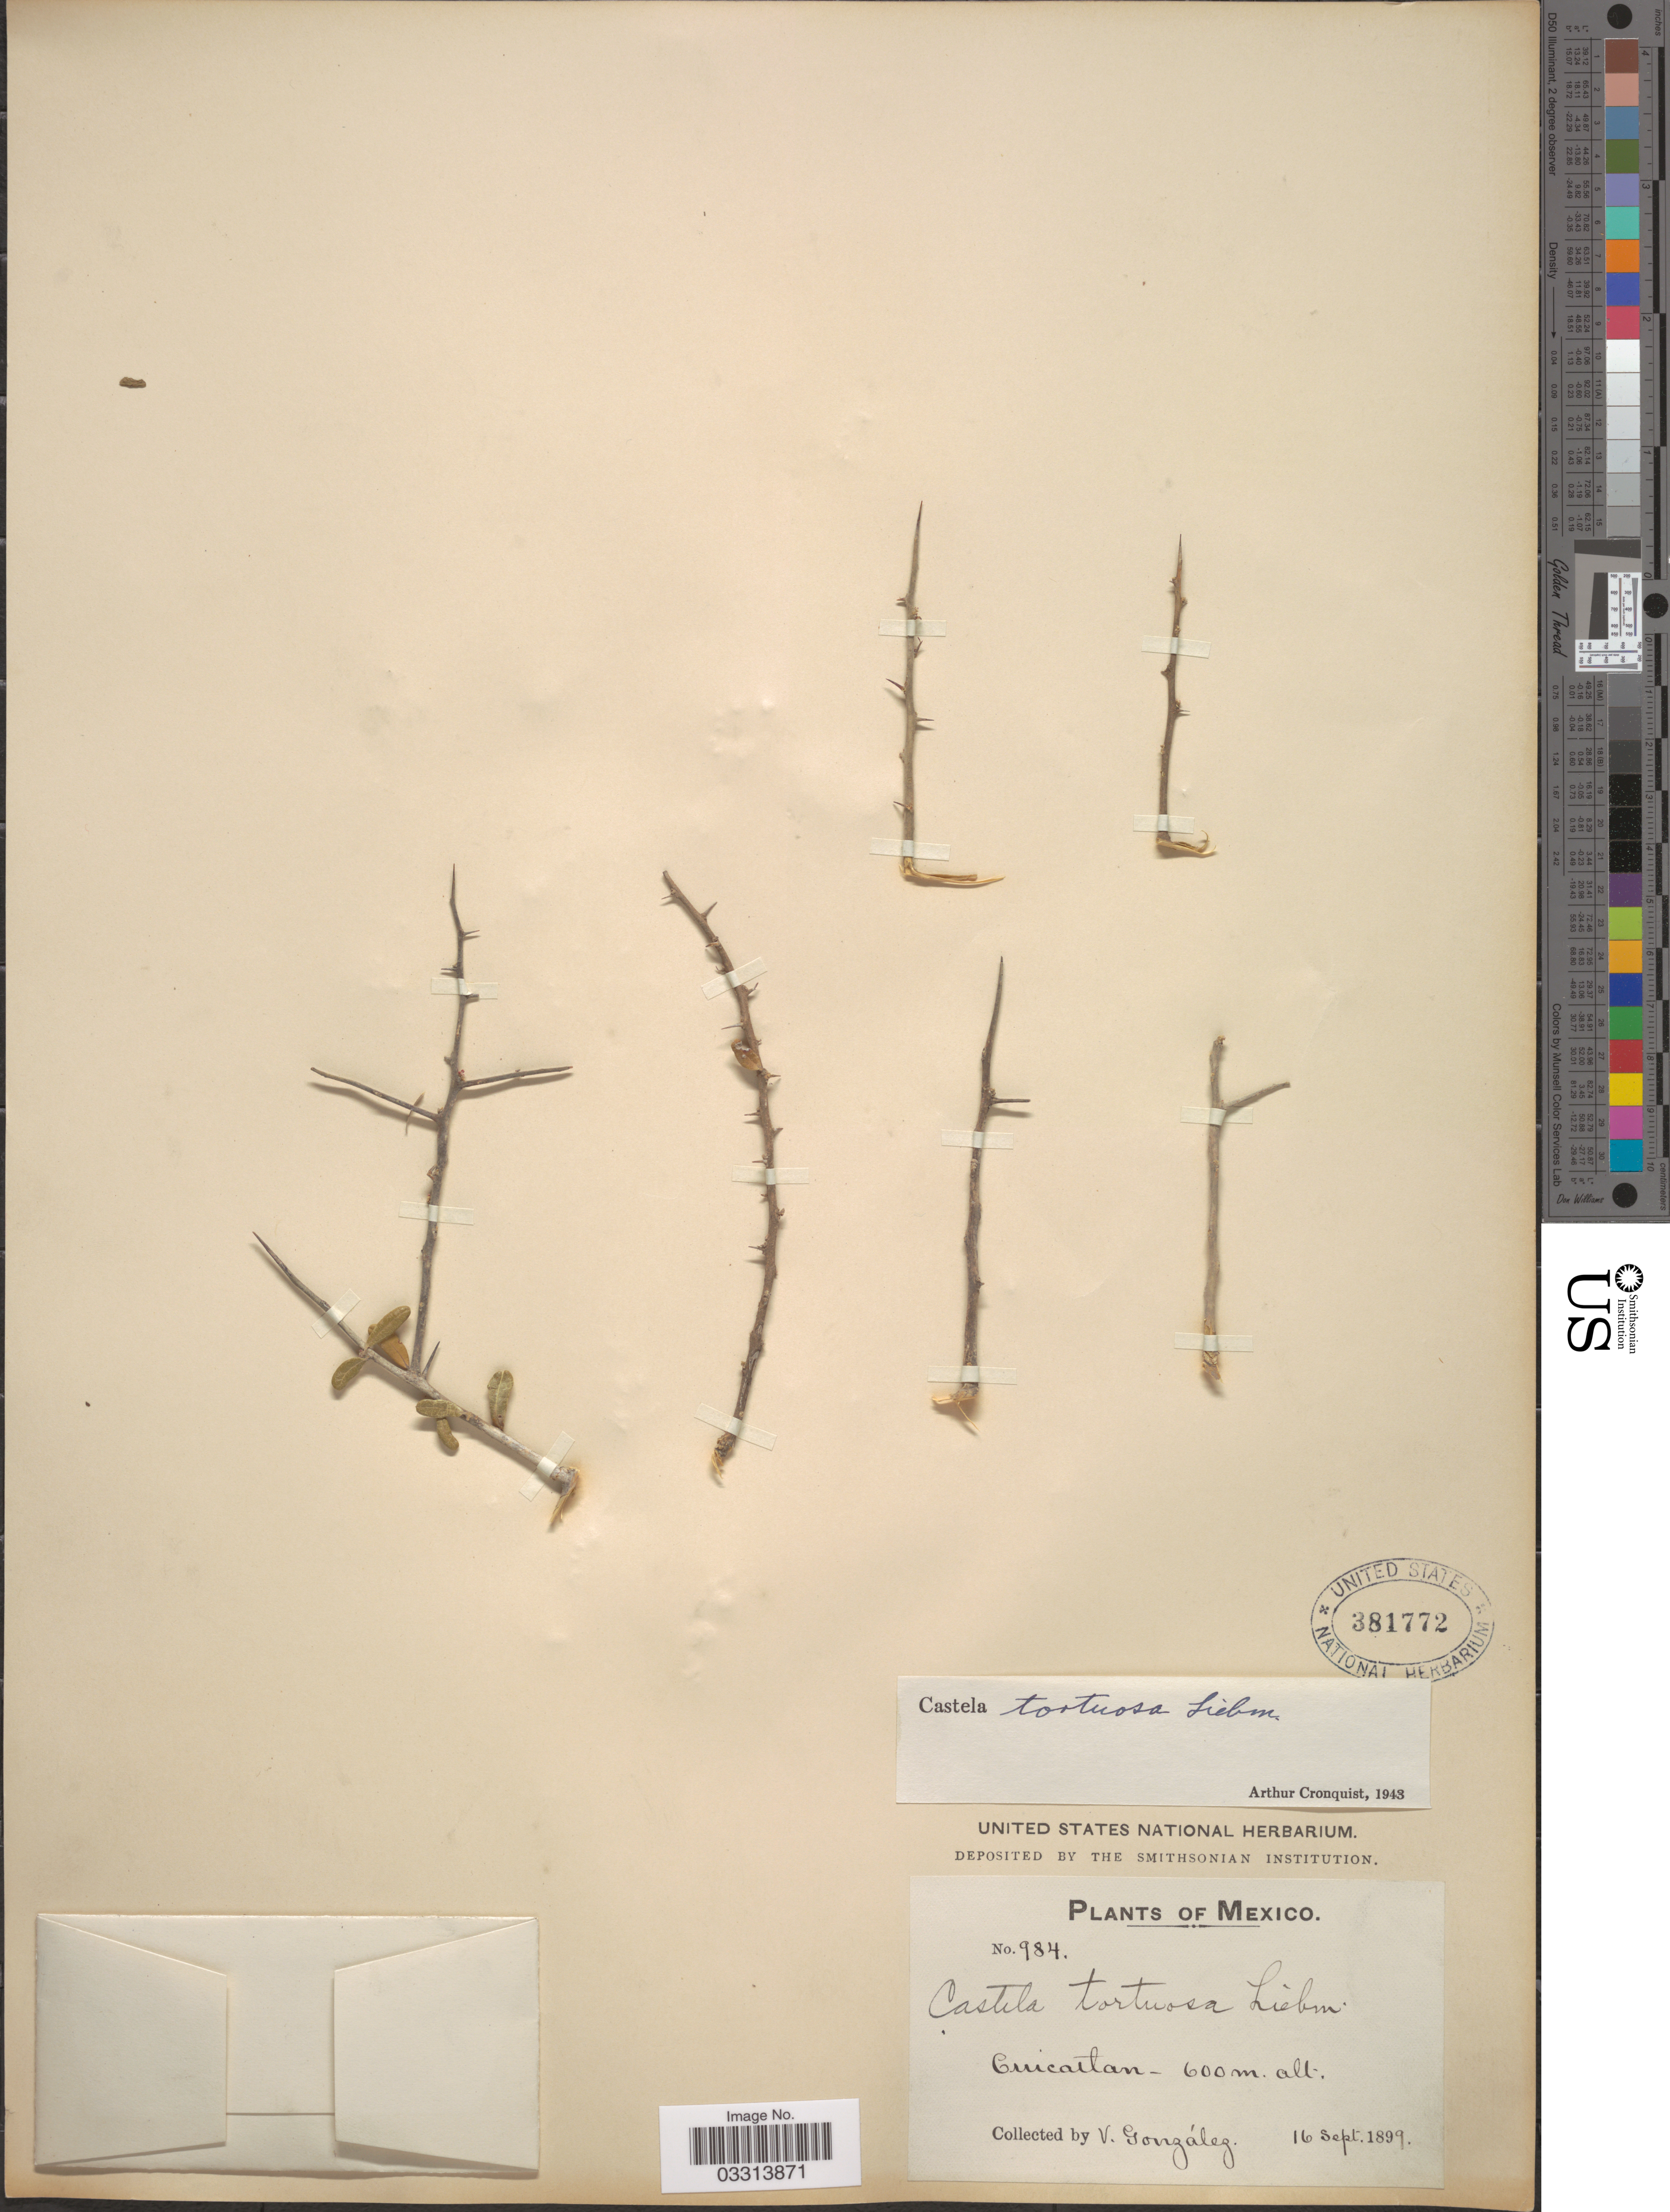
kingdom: Plantae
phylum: Tracheophyta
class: Magnoliopsida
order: Sapindales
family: Simaroubaceae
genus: Castela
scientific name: Castela tortuosa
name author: Liebm.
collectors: V. González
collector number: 984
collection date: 1899-09-16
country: Mexico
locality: Cuicatlan.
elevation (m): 600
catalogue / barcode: US 381772